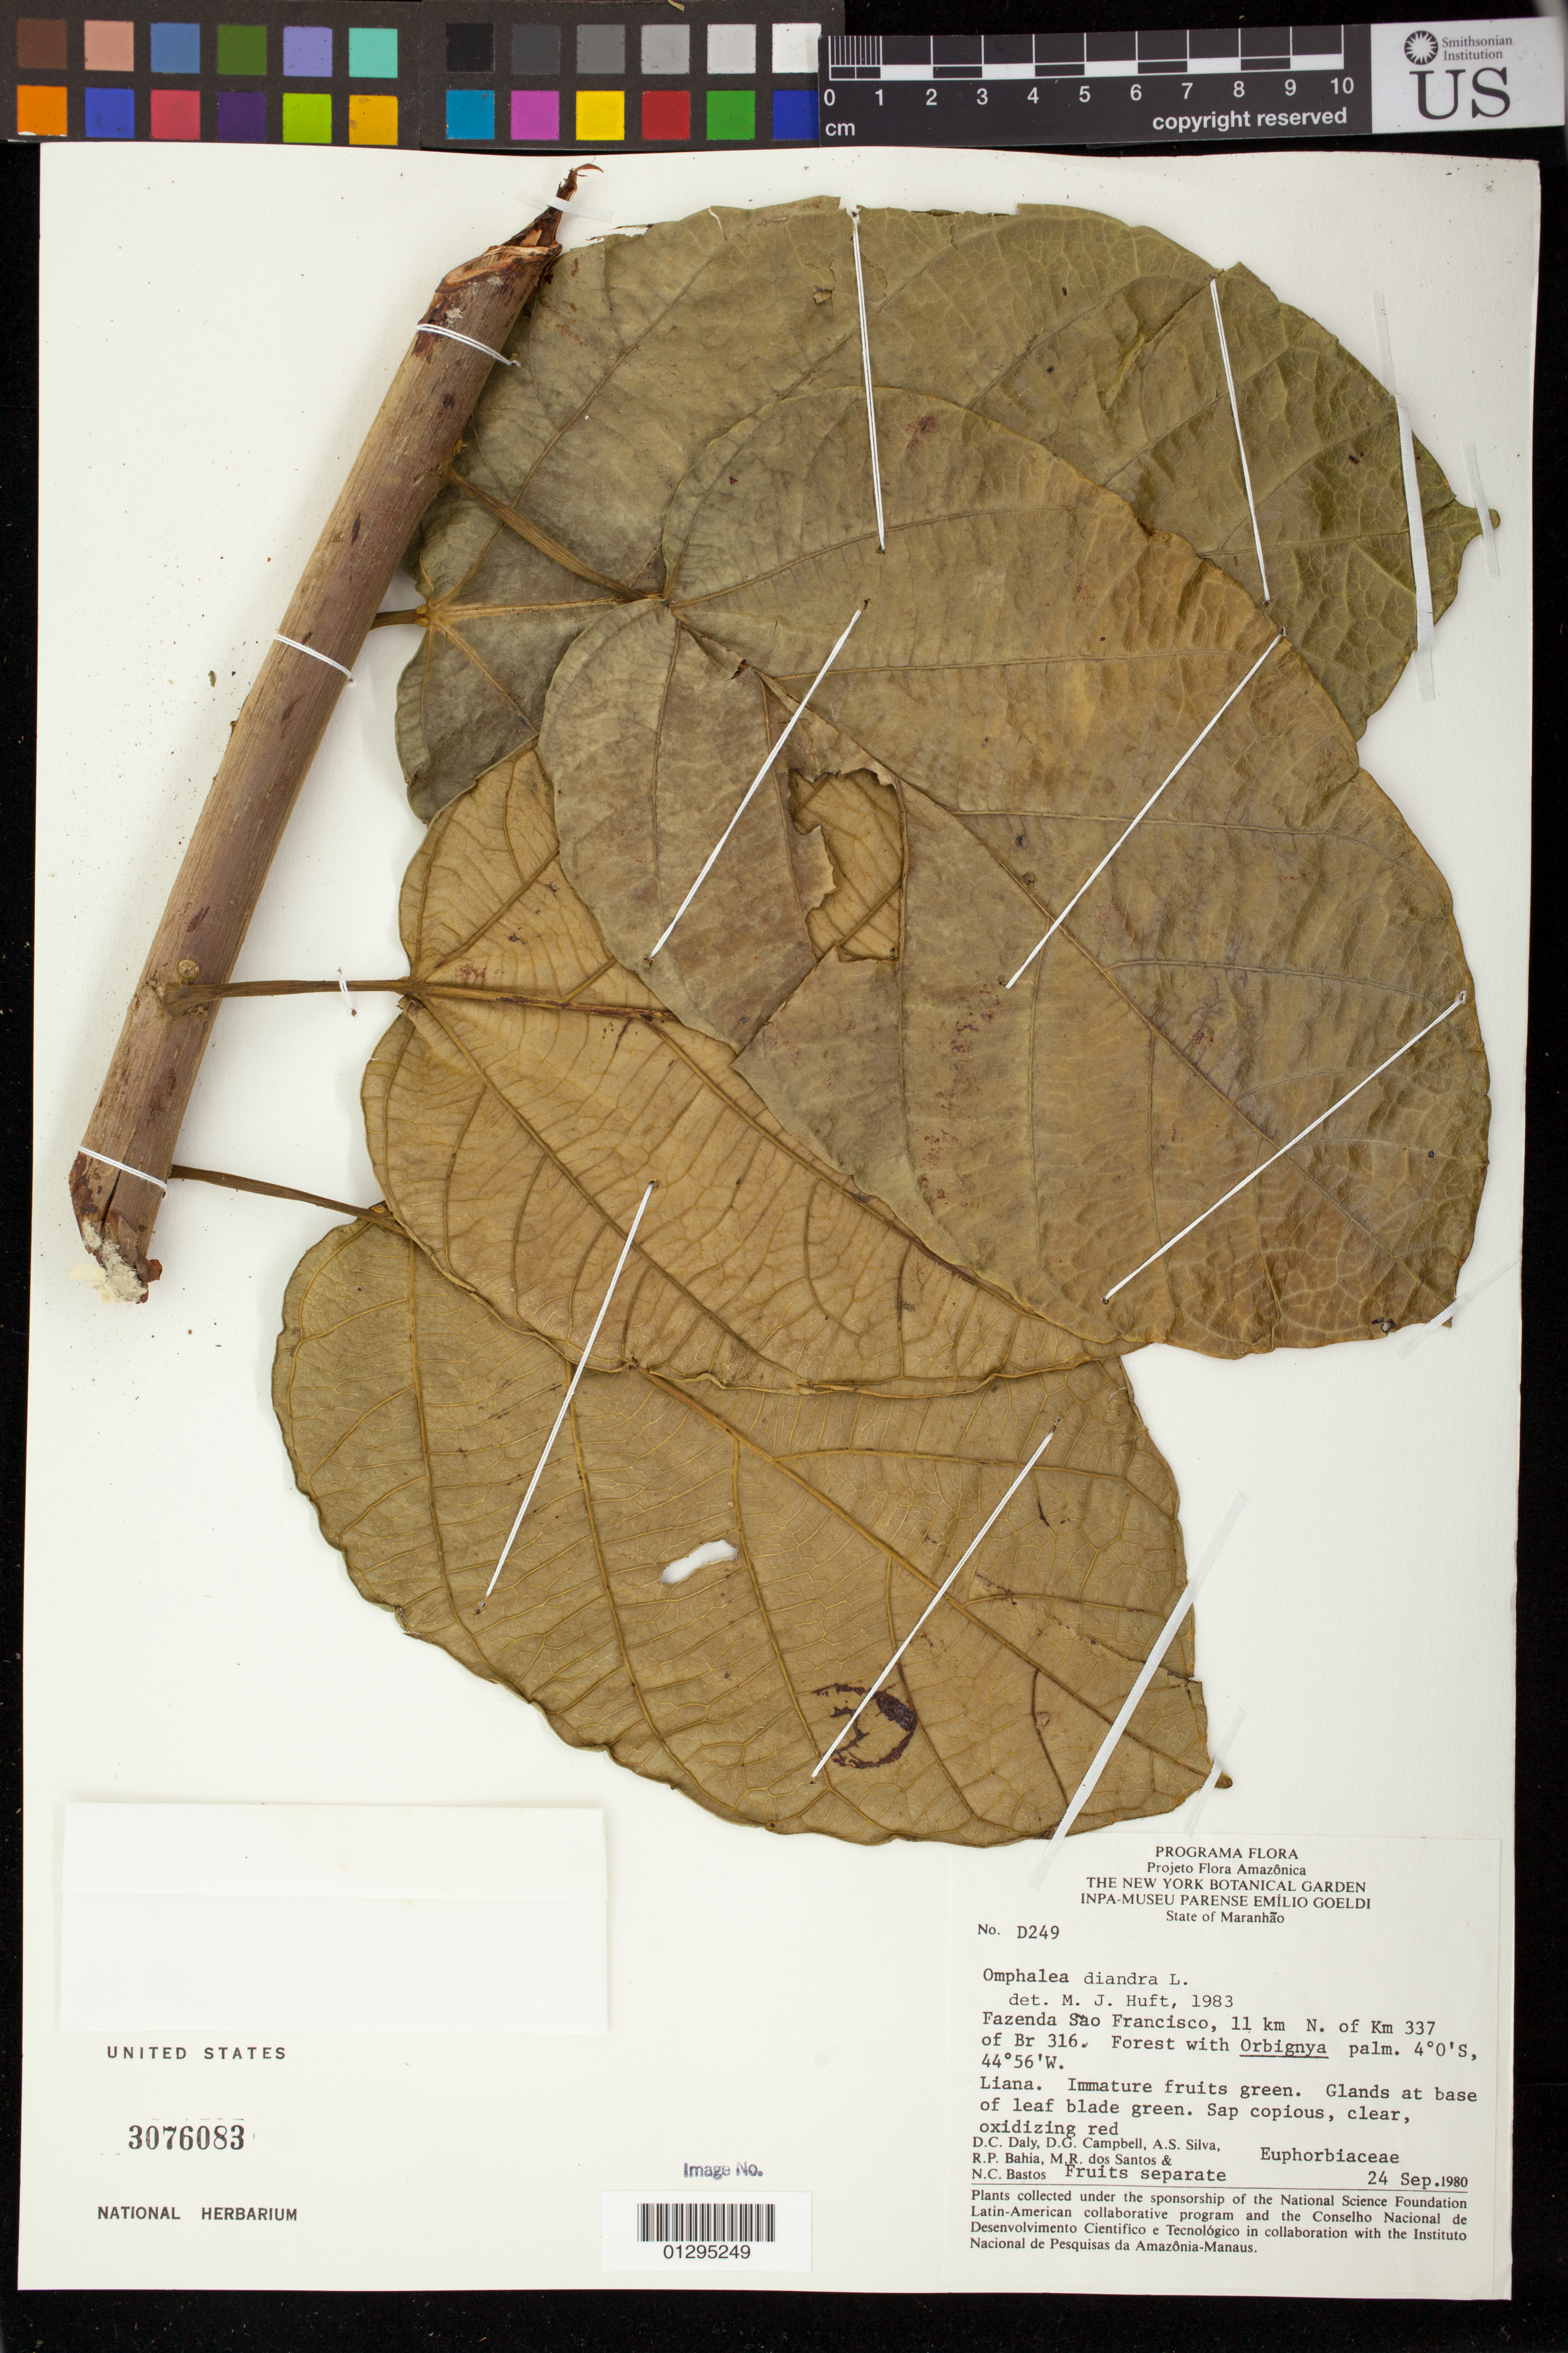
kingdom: Plantae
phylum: Tracheophyta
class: Magnoliopsida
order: Malpighiales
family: Euphorbiaceae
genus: Omphalea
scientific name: Omphalea diandra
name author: L.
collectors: D. C. Daly, D. G. Campbell, R. P. Bahia, R. P. Bahia, M. R. Santos & N. C. Bastos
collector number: D249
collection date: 1980-09-24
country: Brazil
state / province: Maranhão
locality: Fazenda Sao Francisco, 11 km N. of Km 337 of Br 316.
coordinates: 4°0'S, 44°56'W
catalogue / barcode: US 3076083